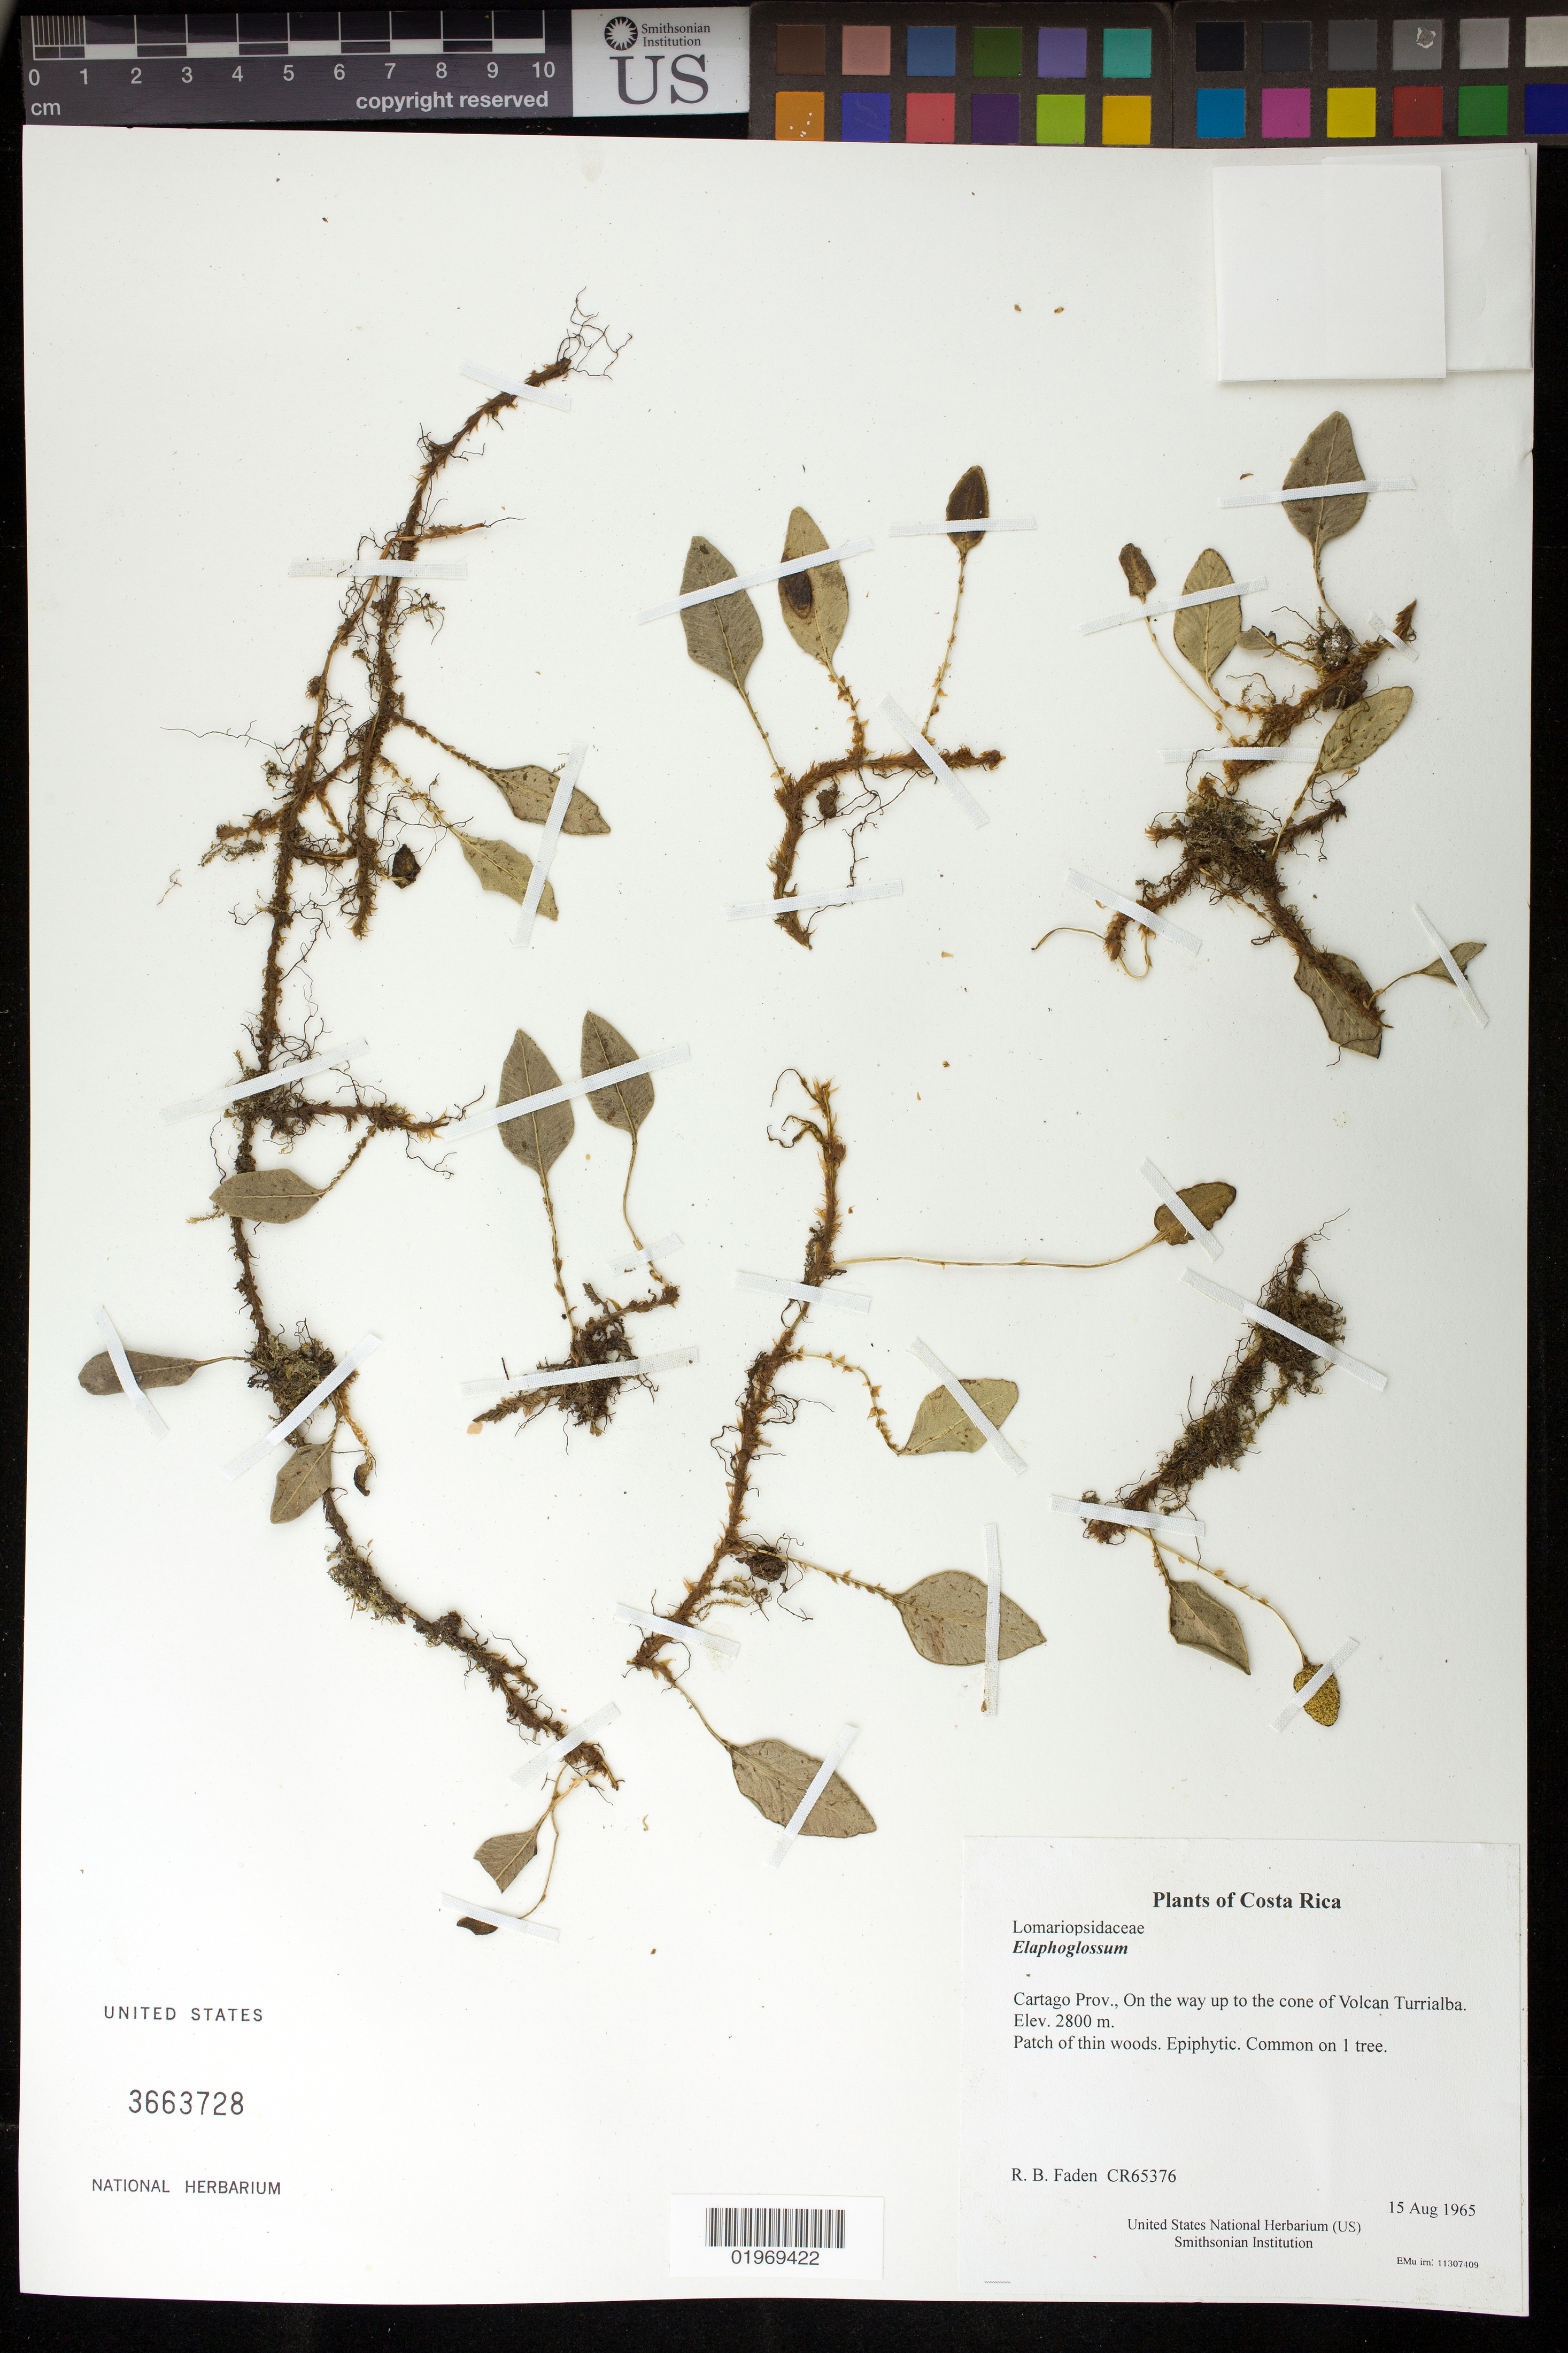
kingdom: Plantae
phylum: Tracheophyta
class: Polypodiopsida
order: Polypodiales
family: Dryopteridaceae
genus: Elaphoglossum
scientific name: Elaphoglossum squamipes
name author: (Hook.) T. Moore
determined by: Vasco, A.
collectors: R. B. Faden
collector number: CR65376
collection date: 1965-08-15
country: Costa Rica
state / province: Cartago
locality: On the way up to the cone of Volcan Turrialba.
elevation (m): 2800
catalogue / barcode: US 3663728